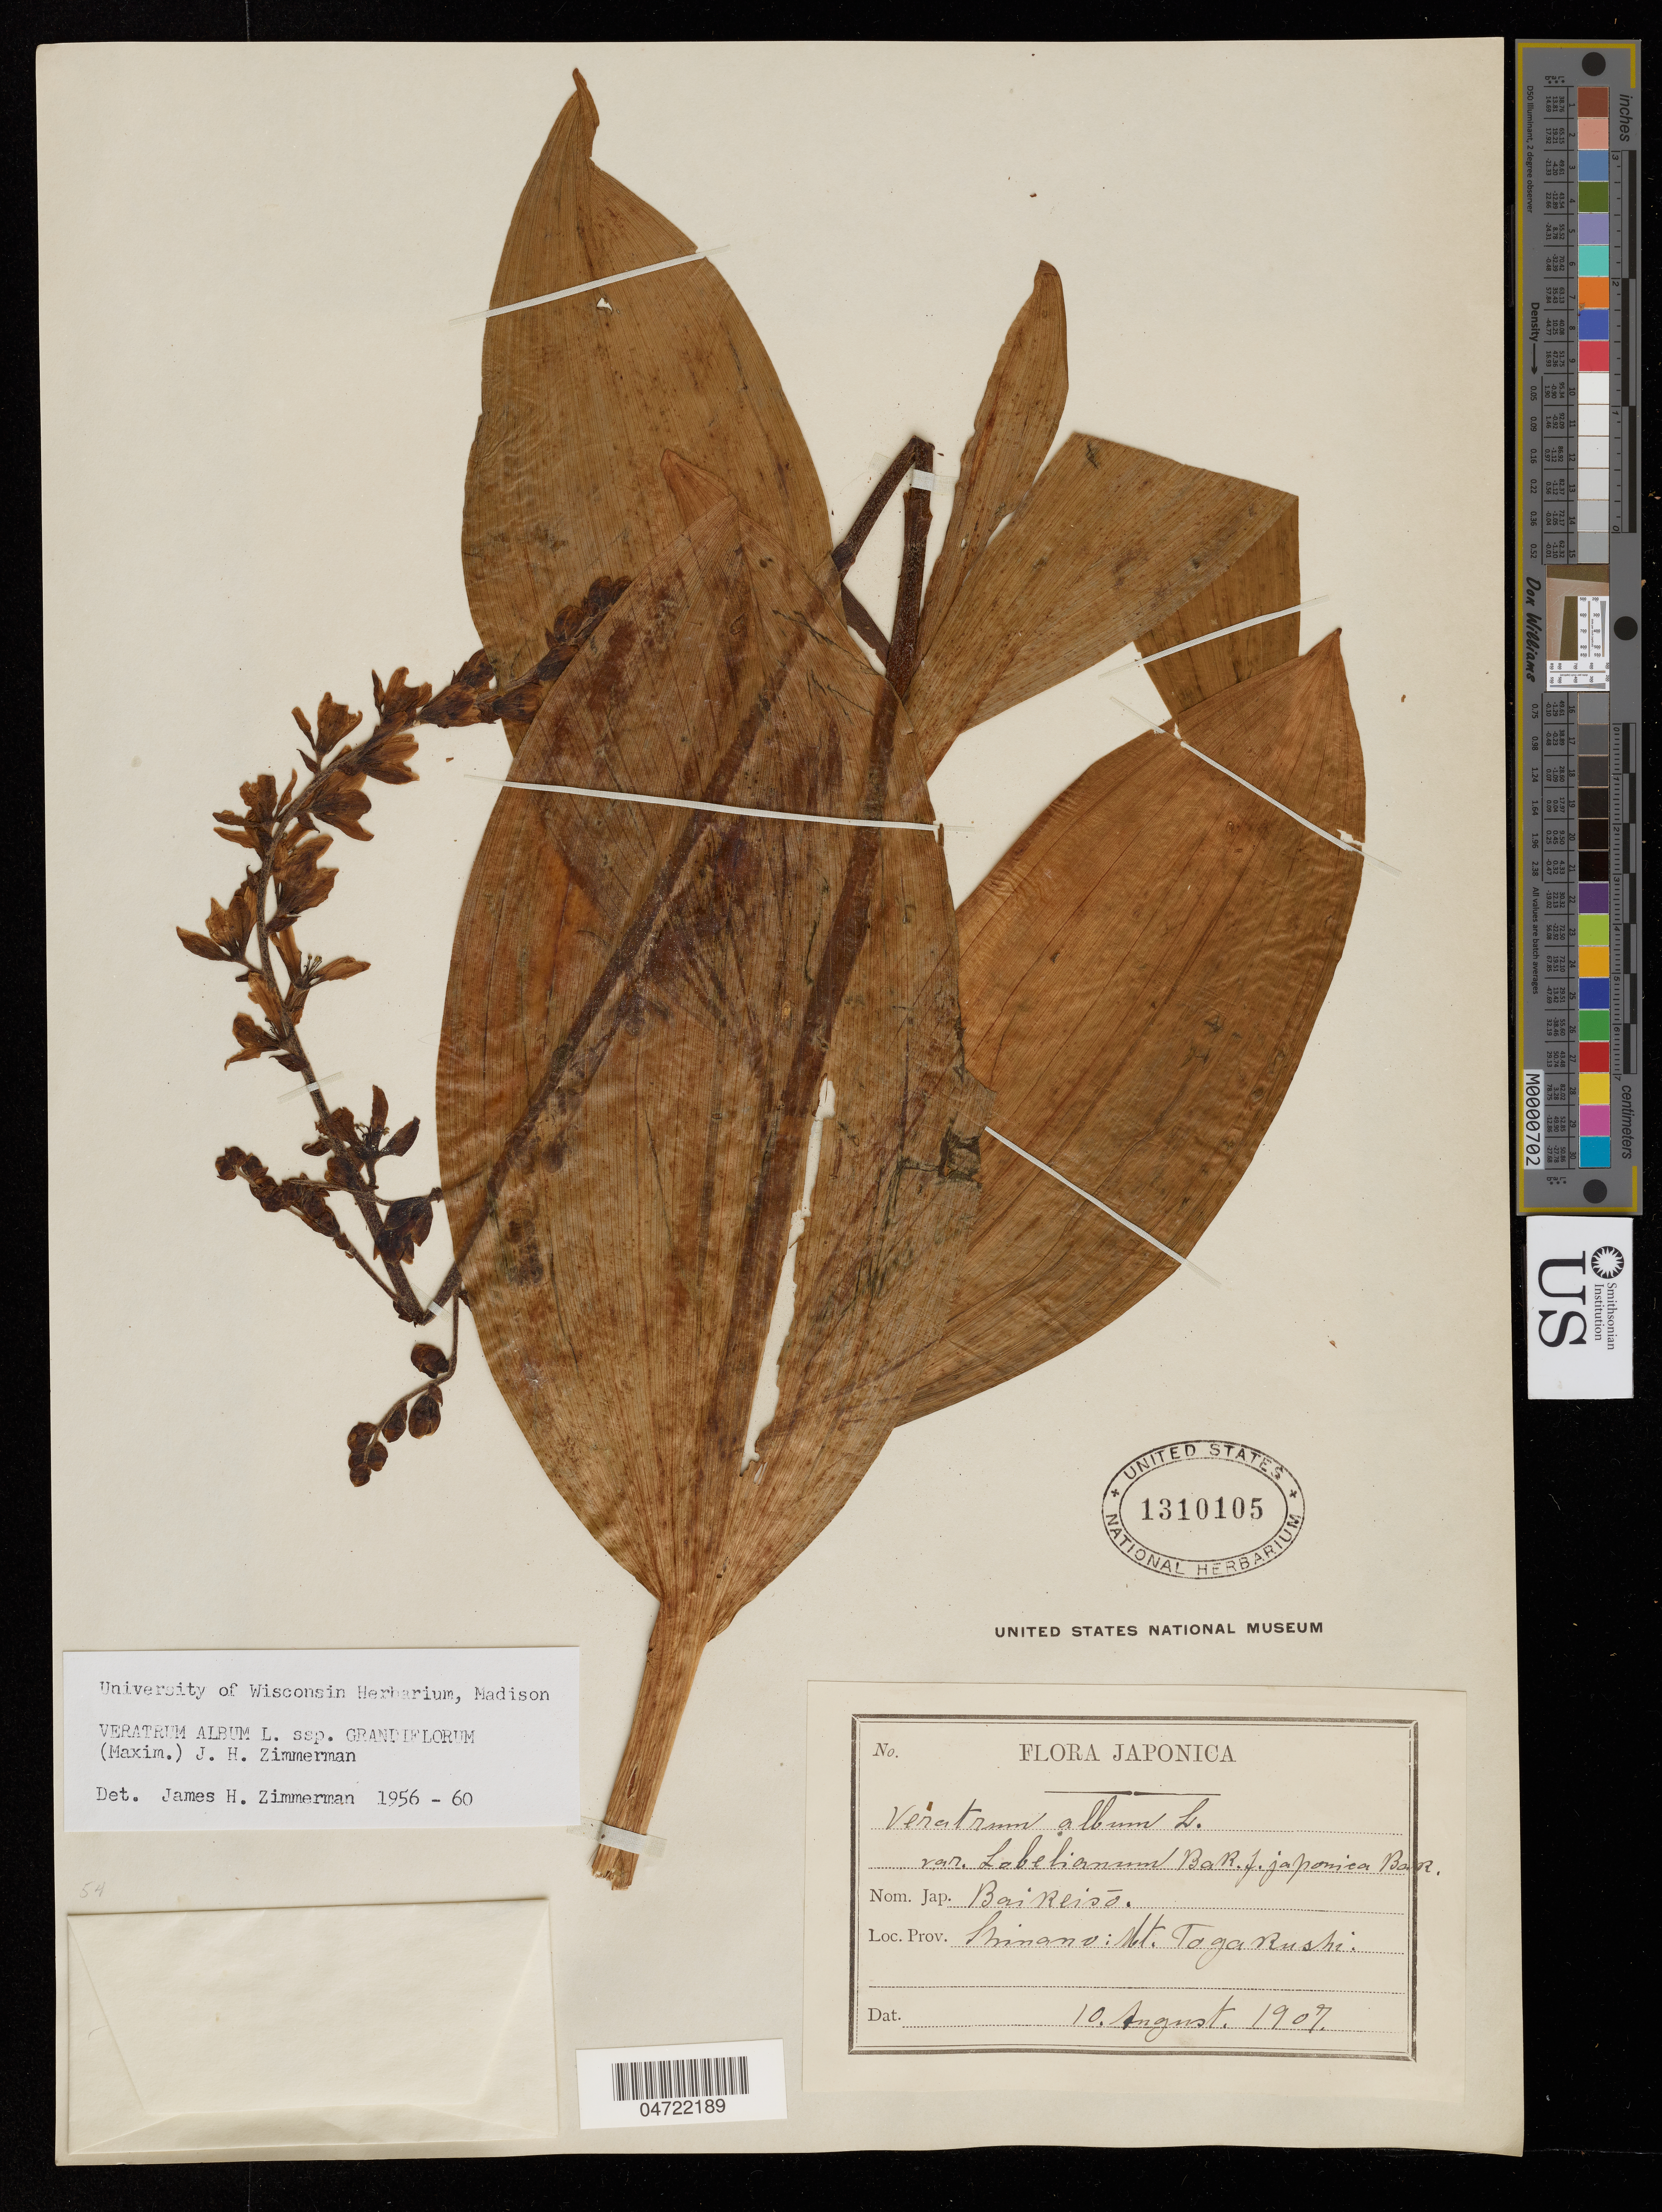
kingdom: Plantae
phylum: Tracheophyta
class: Liliopsida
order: Liliales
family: Melanthiaceae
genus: Veratrum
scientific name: Veratrum album subsp. grandiflorum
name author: Maxim. ex Miq.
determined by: Zimmerman, James Hall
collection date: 1907-08-10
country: Japan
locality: Shinano: Mt. Togakushi.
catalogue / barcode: US 1310105